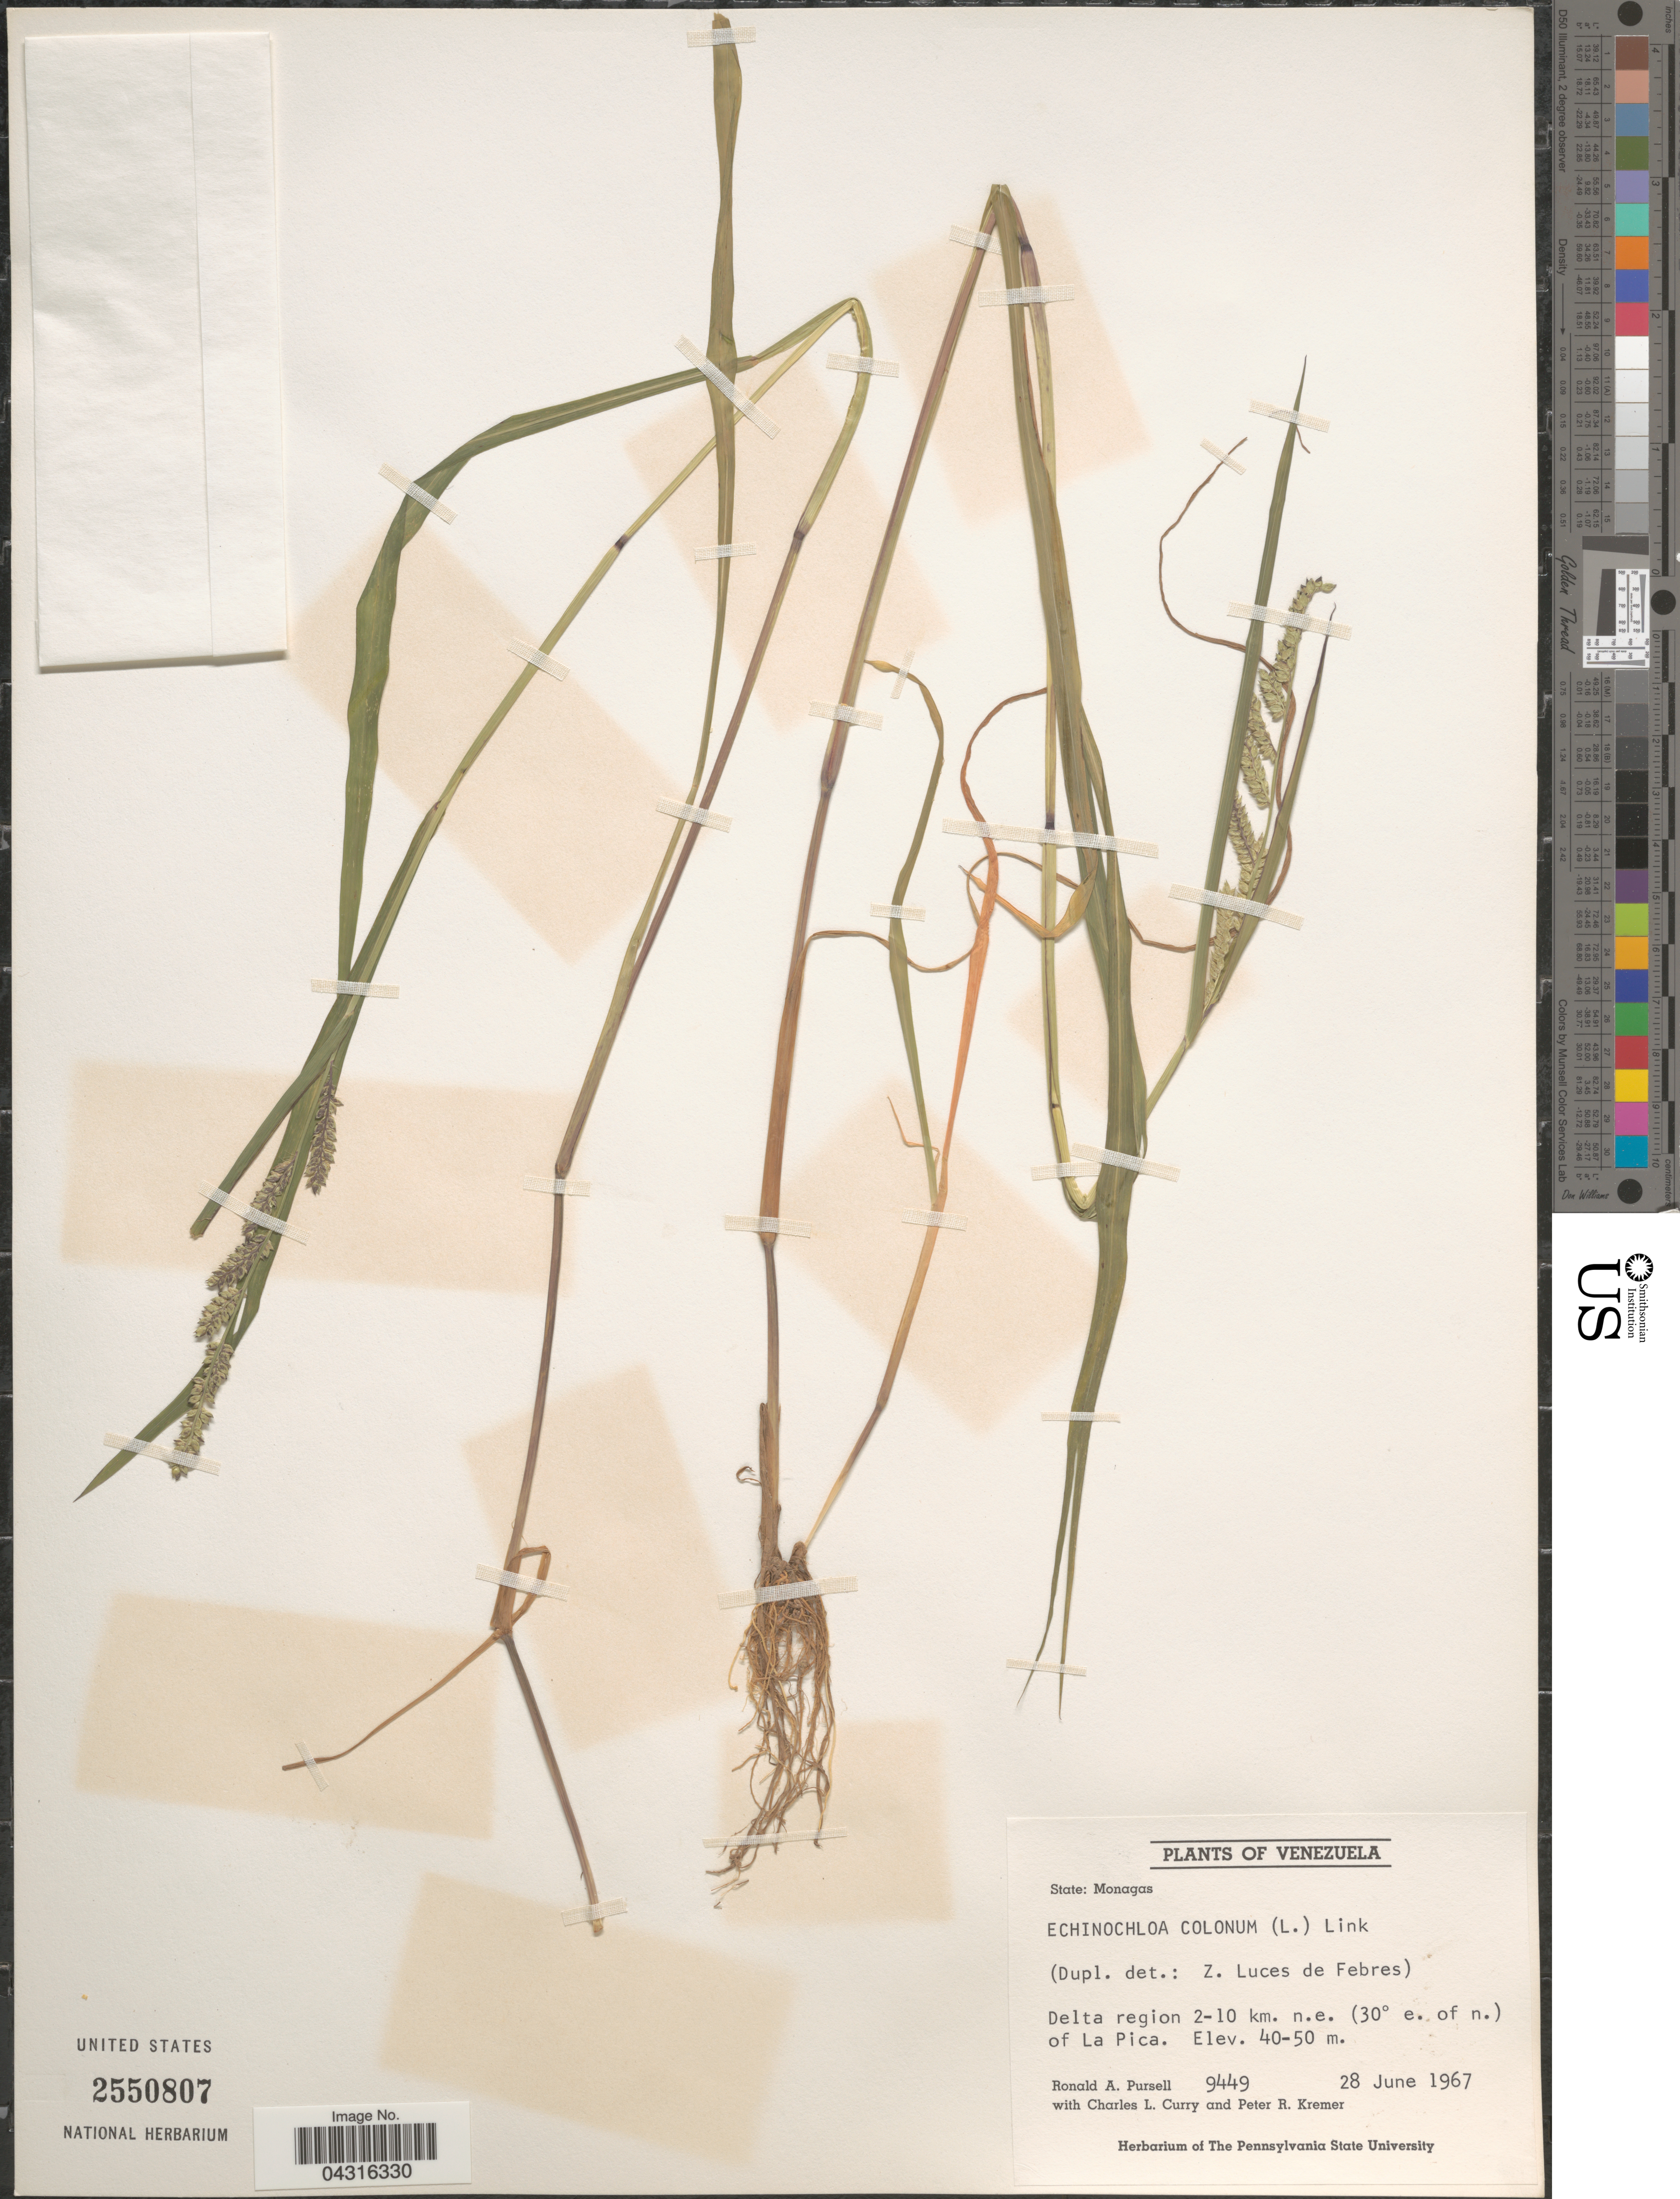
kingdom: Plantae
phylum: Tracheophyta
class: Liliopsida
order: Poales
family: Poaceae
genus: Echinochloa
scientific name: Echinochloa colona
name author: (L.) Link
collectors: R. A. Pursell, C. L. Curry & P. Kremer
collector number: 9449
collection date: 1967-06-28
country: Venezuela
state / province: Monagas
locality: Delta region 2-10 km. n.e. (30° e. of n.) of La Pica.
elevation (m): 40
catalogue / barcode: US 2550807